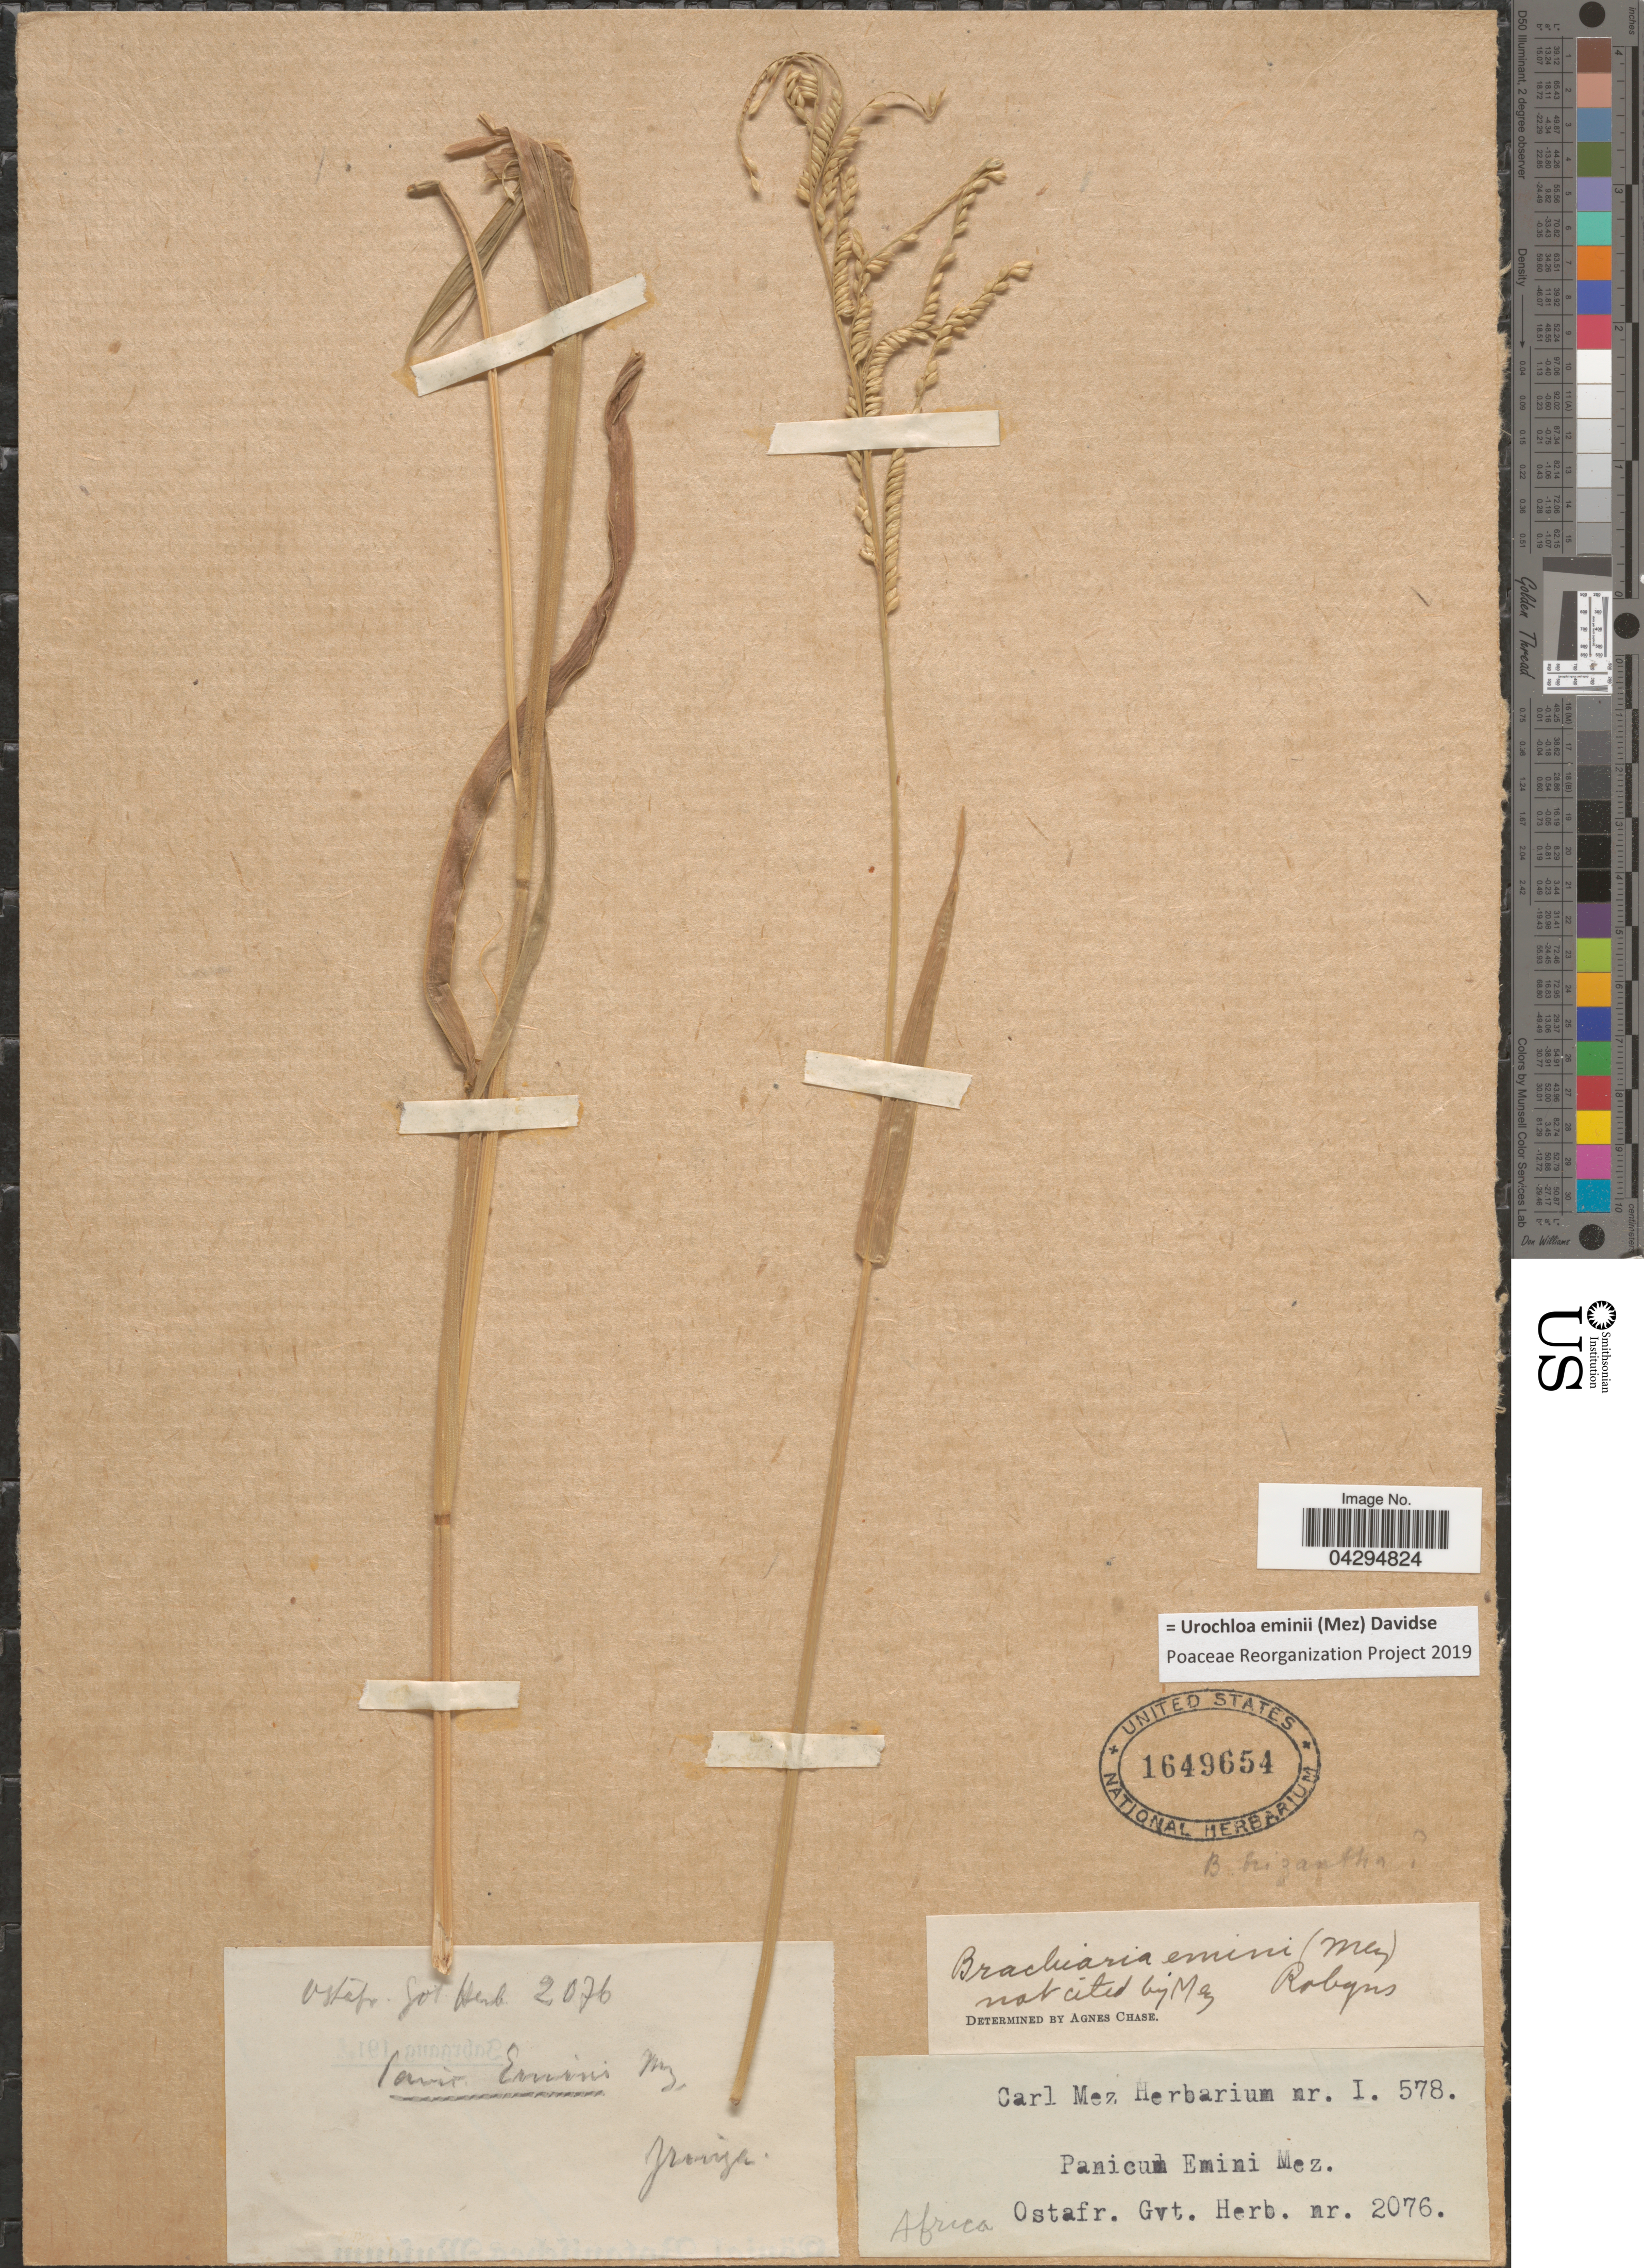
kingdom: Plantae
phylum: Tracheophyta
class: Liliopsida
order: Poales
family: Poaceae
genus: Urochloa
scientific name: Urochloa eminii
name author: (Mez) Davidse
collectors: Ex herb Ostafr. Gvt.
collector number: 2076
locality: Africa.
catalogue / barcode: US 1649654